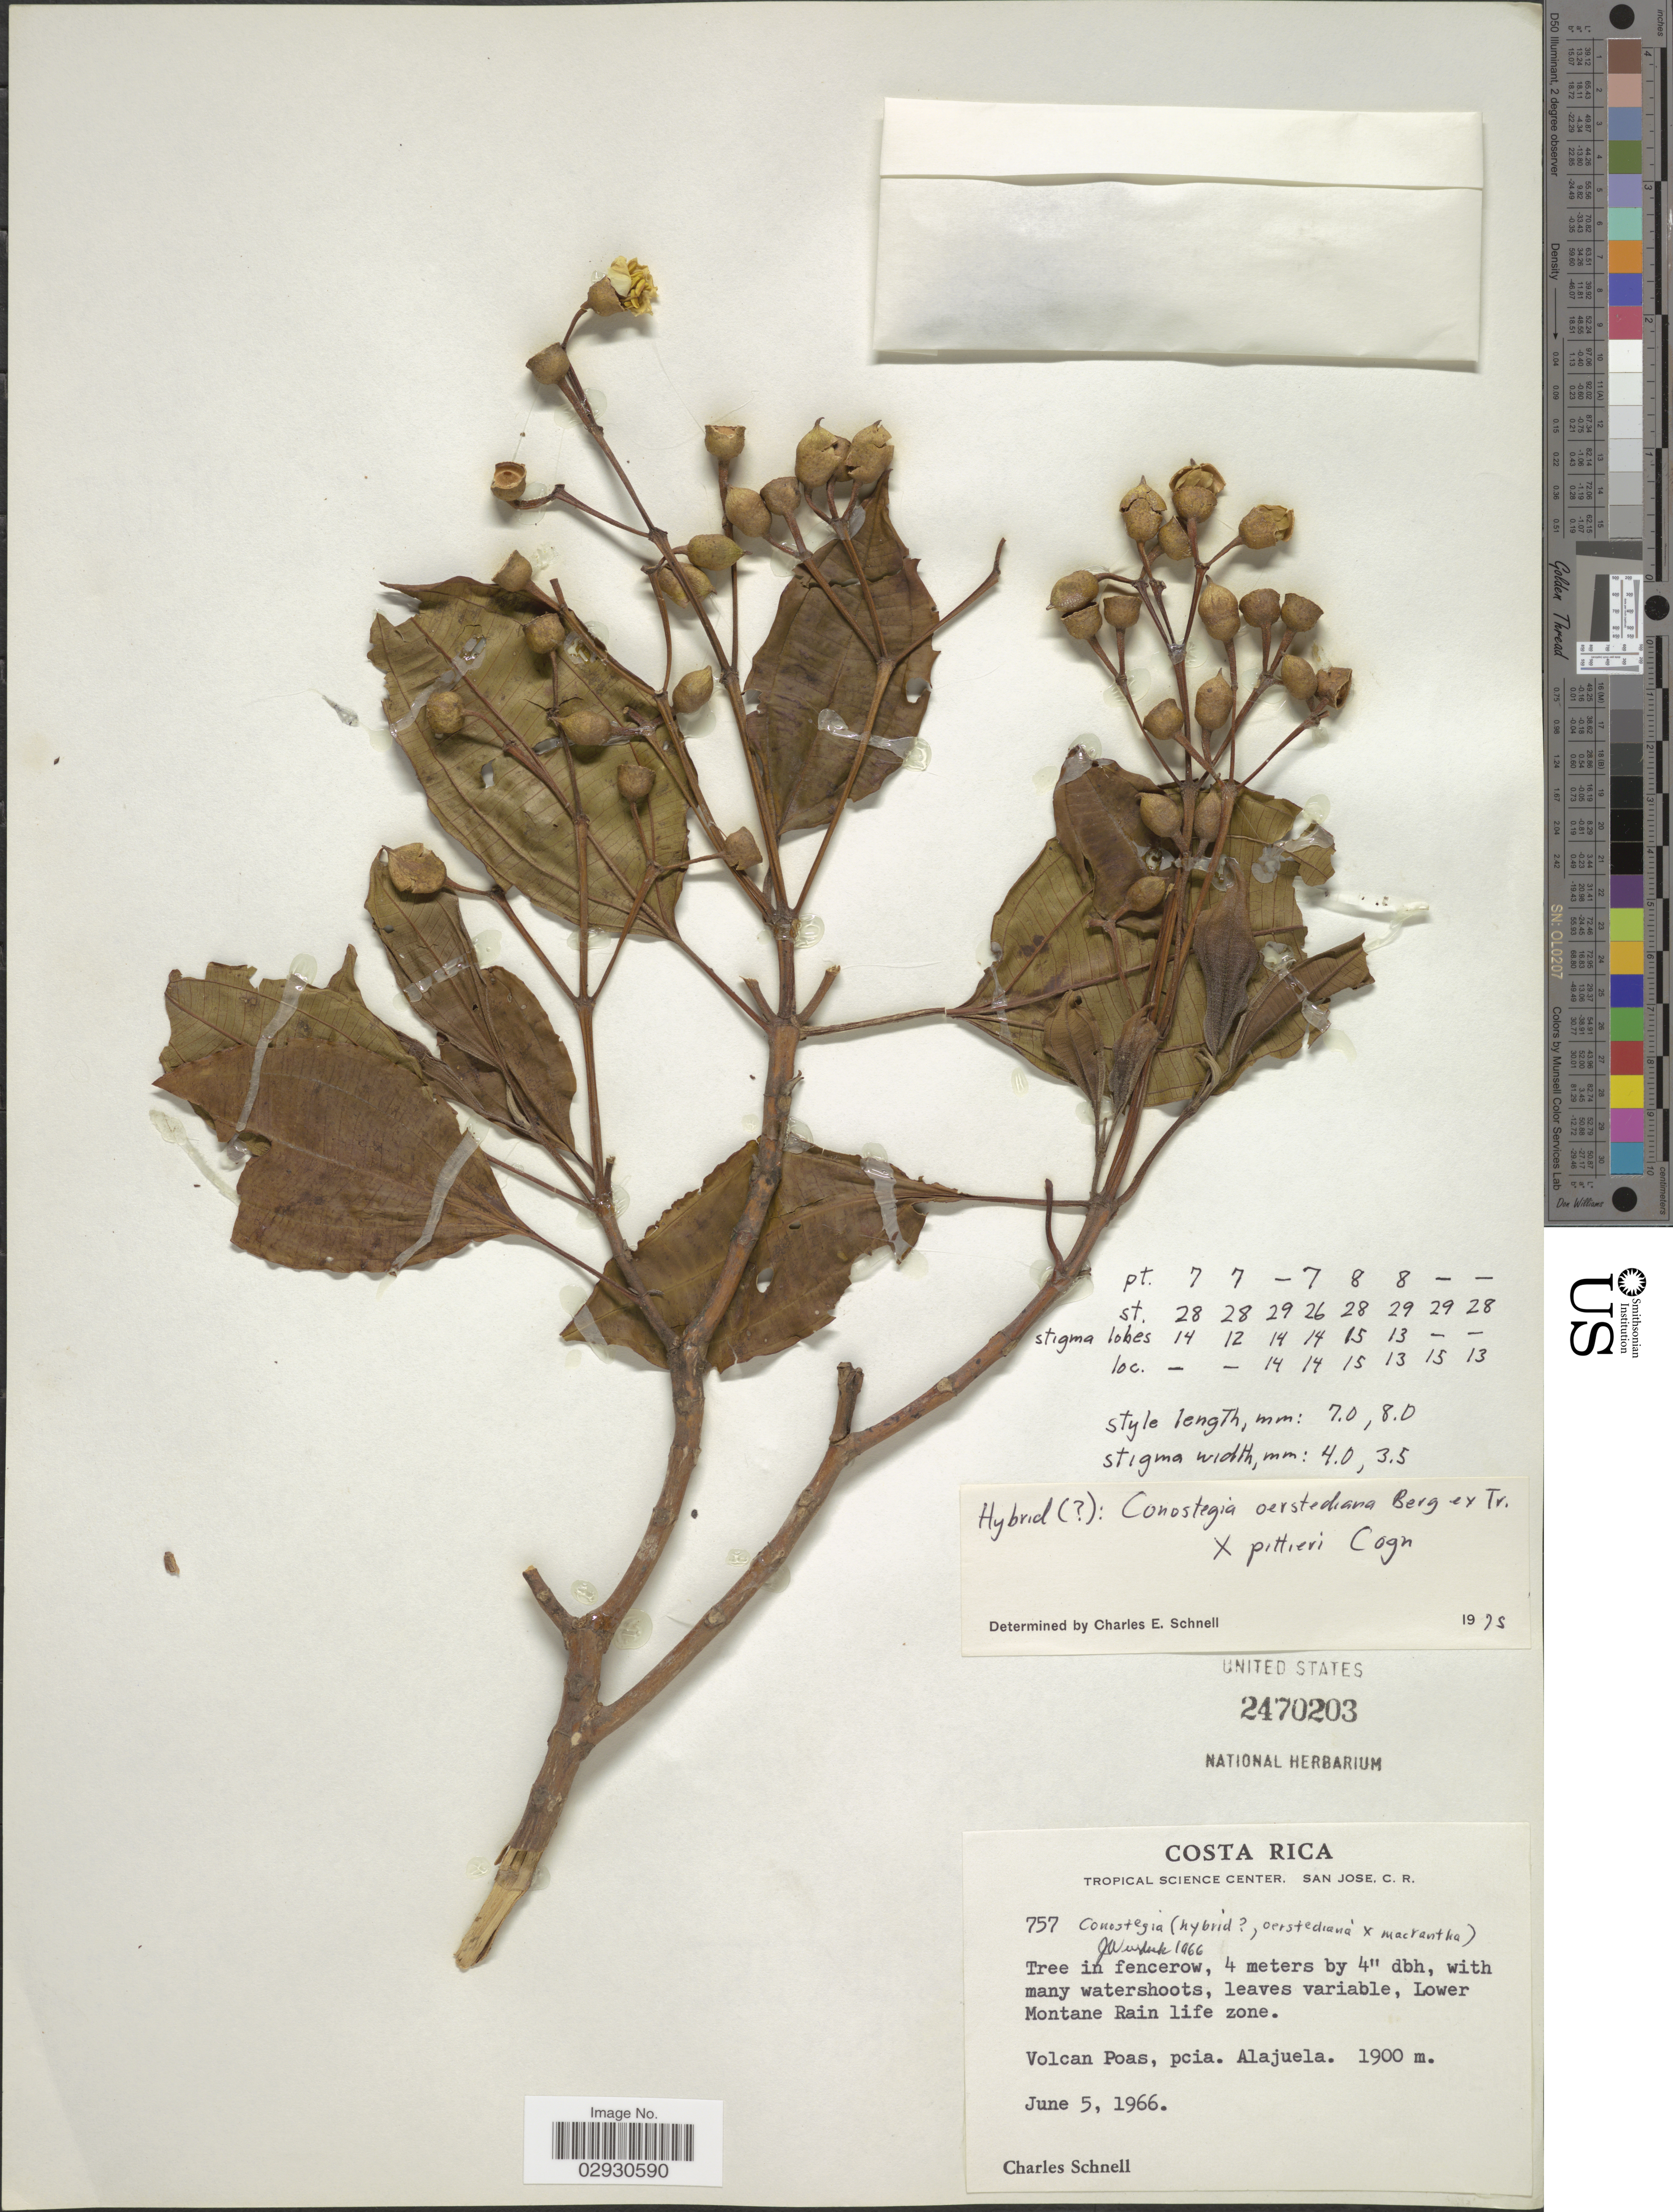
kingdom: Plantae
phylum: Tracheophyta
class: Magnoliopsida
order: Myrtales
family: Melastomataceae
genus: Conostegia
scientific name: Conostegia pittieri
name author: Cogn.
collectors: C. Schnell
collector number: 757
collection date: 1966-06-05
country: Costa Rica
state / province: Alajuela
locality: Lower Montane Rain life zone, Volcan Poas, pcia. Alajuela.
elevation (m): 1900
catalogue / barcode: US 2470203